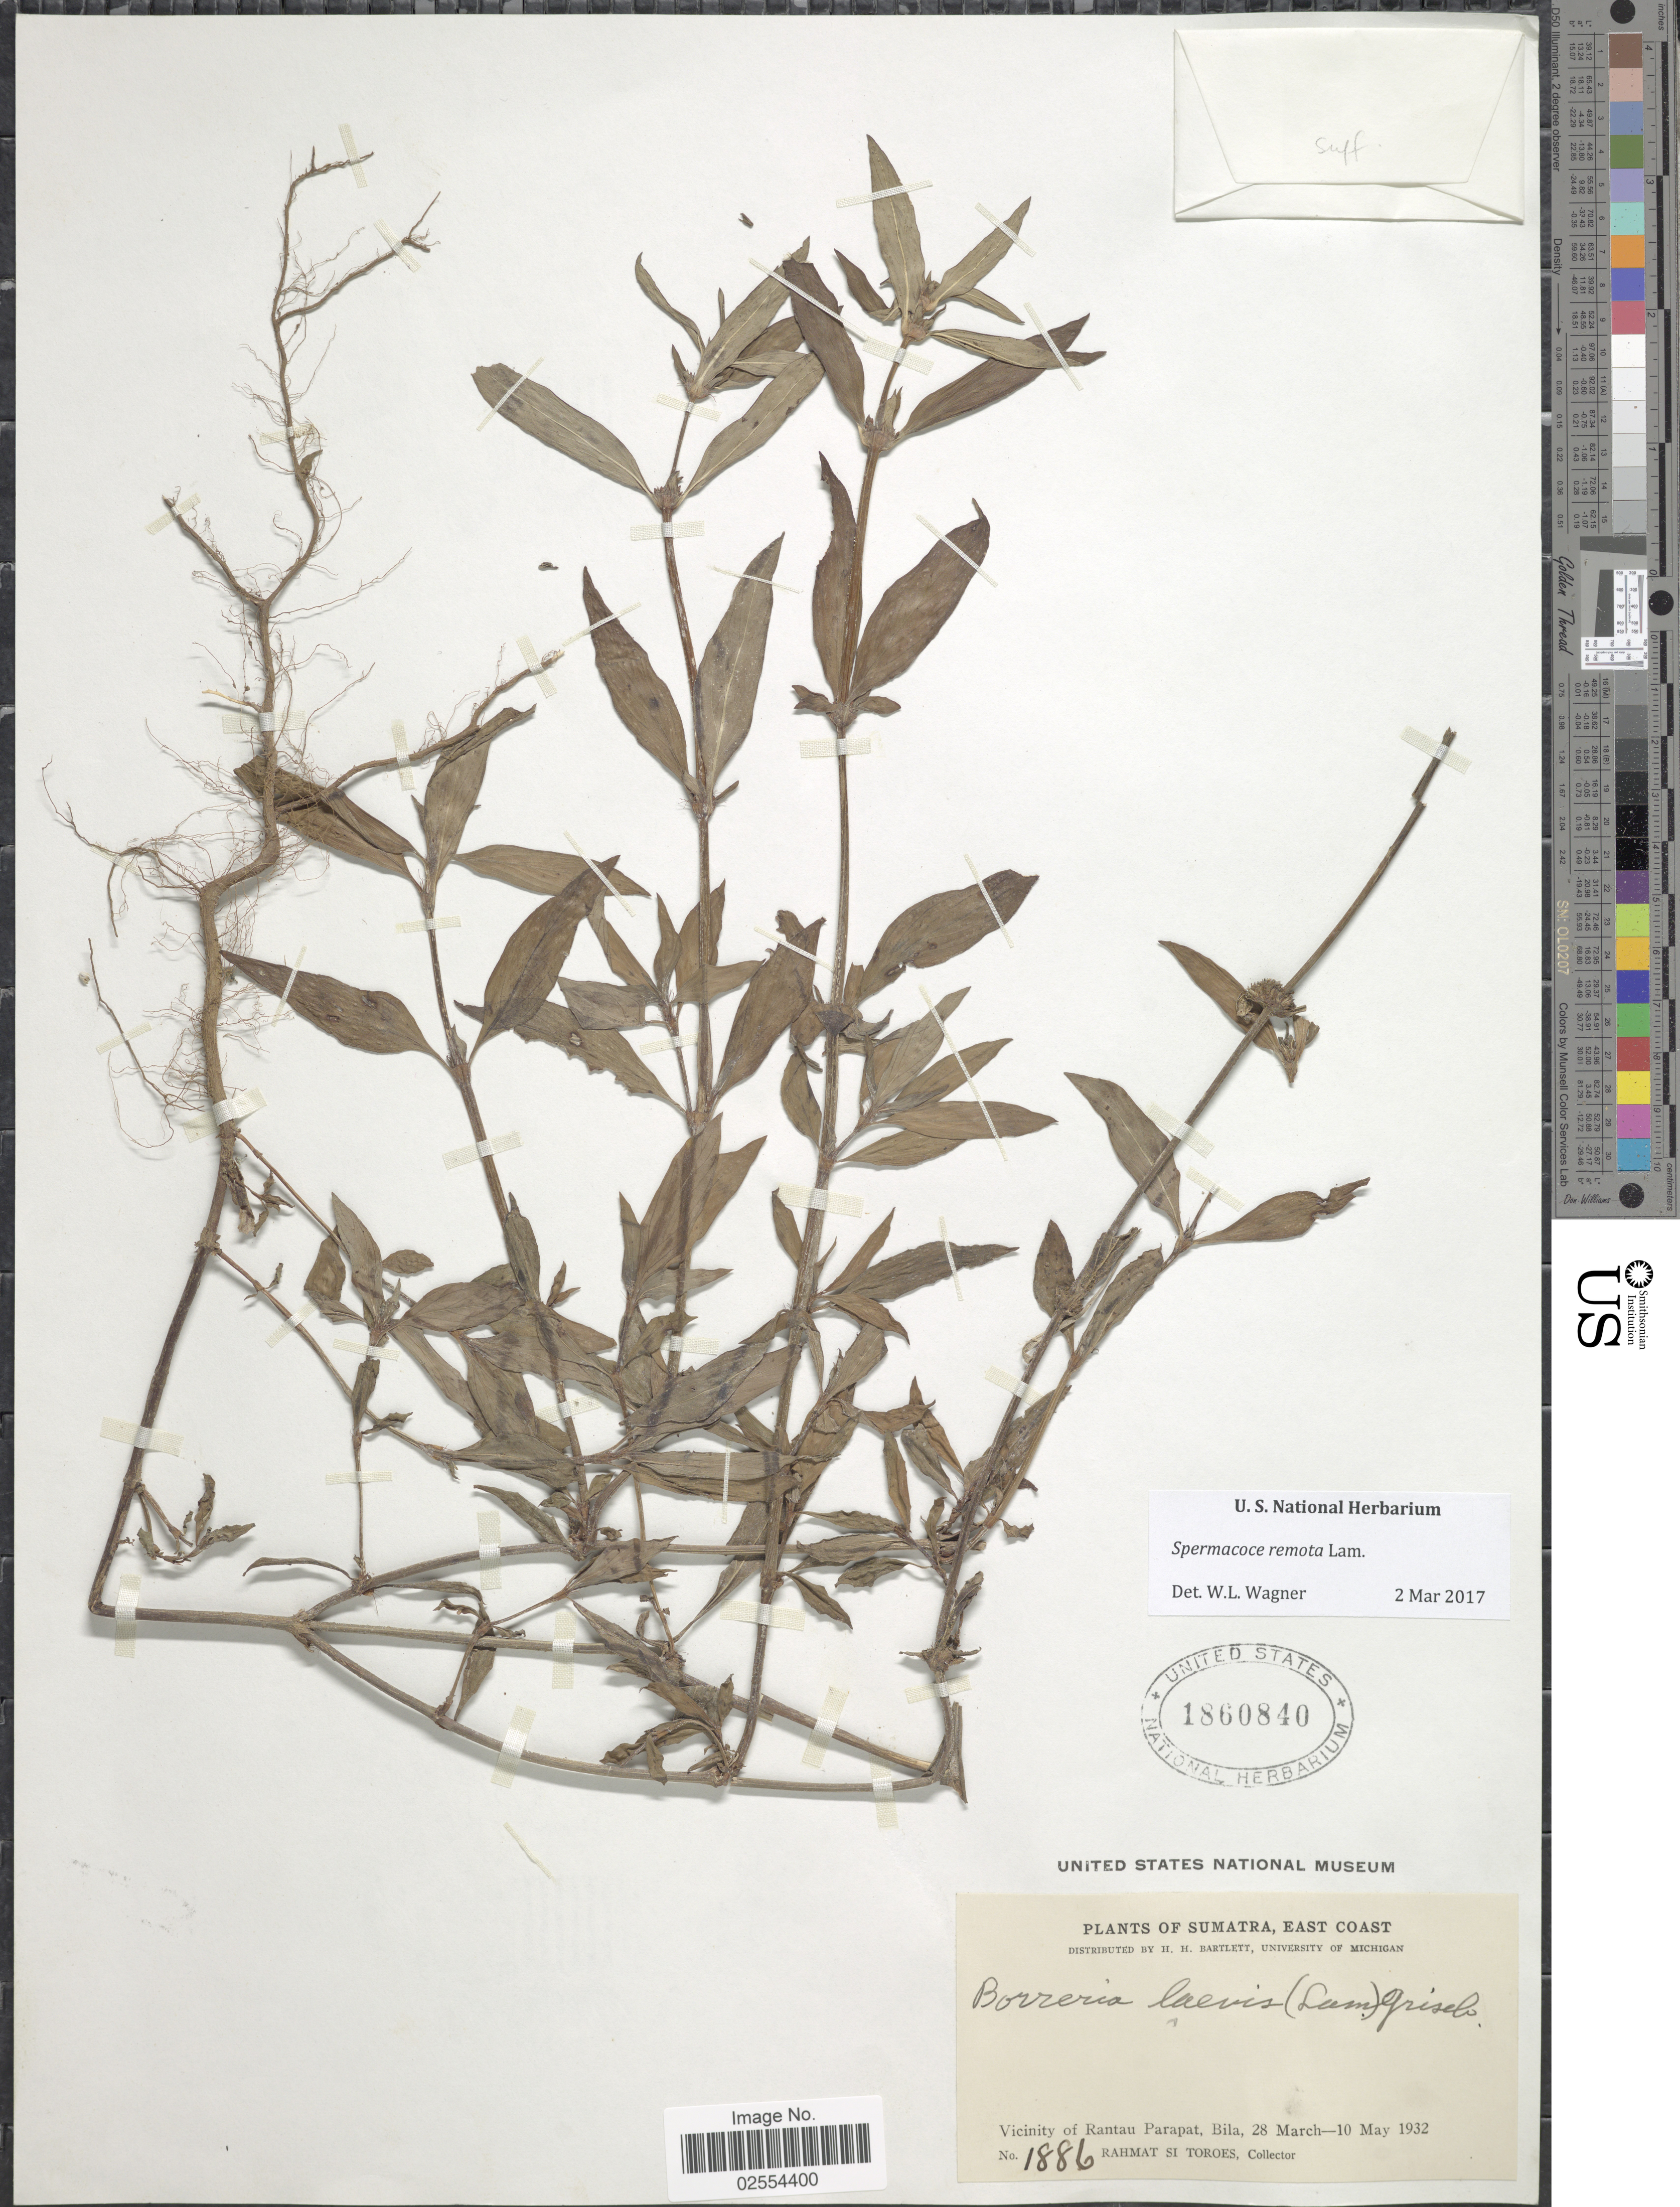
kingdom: Plantae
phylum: Tracheophyta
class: Magnoliopsida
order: Gentianales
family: Rubiaceae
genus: Spermacoce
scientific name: Spermacoce remota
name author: Lam.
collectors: Rahmat Si Boeea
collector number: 1886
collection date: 1932-03-28/1932-05-10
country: Indonesia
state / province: Sumatra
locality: East Coast, Vicinity of Rantau Parapat, Bila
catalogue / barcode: US 1860840